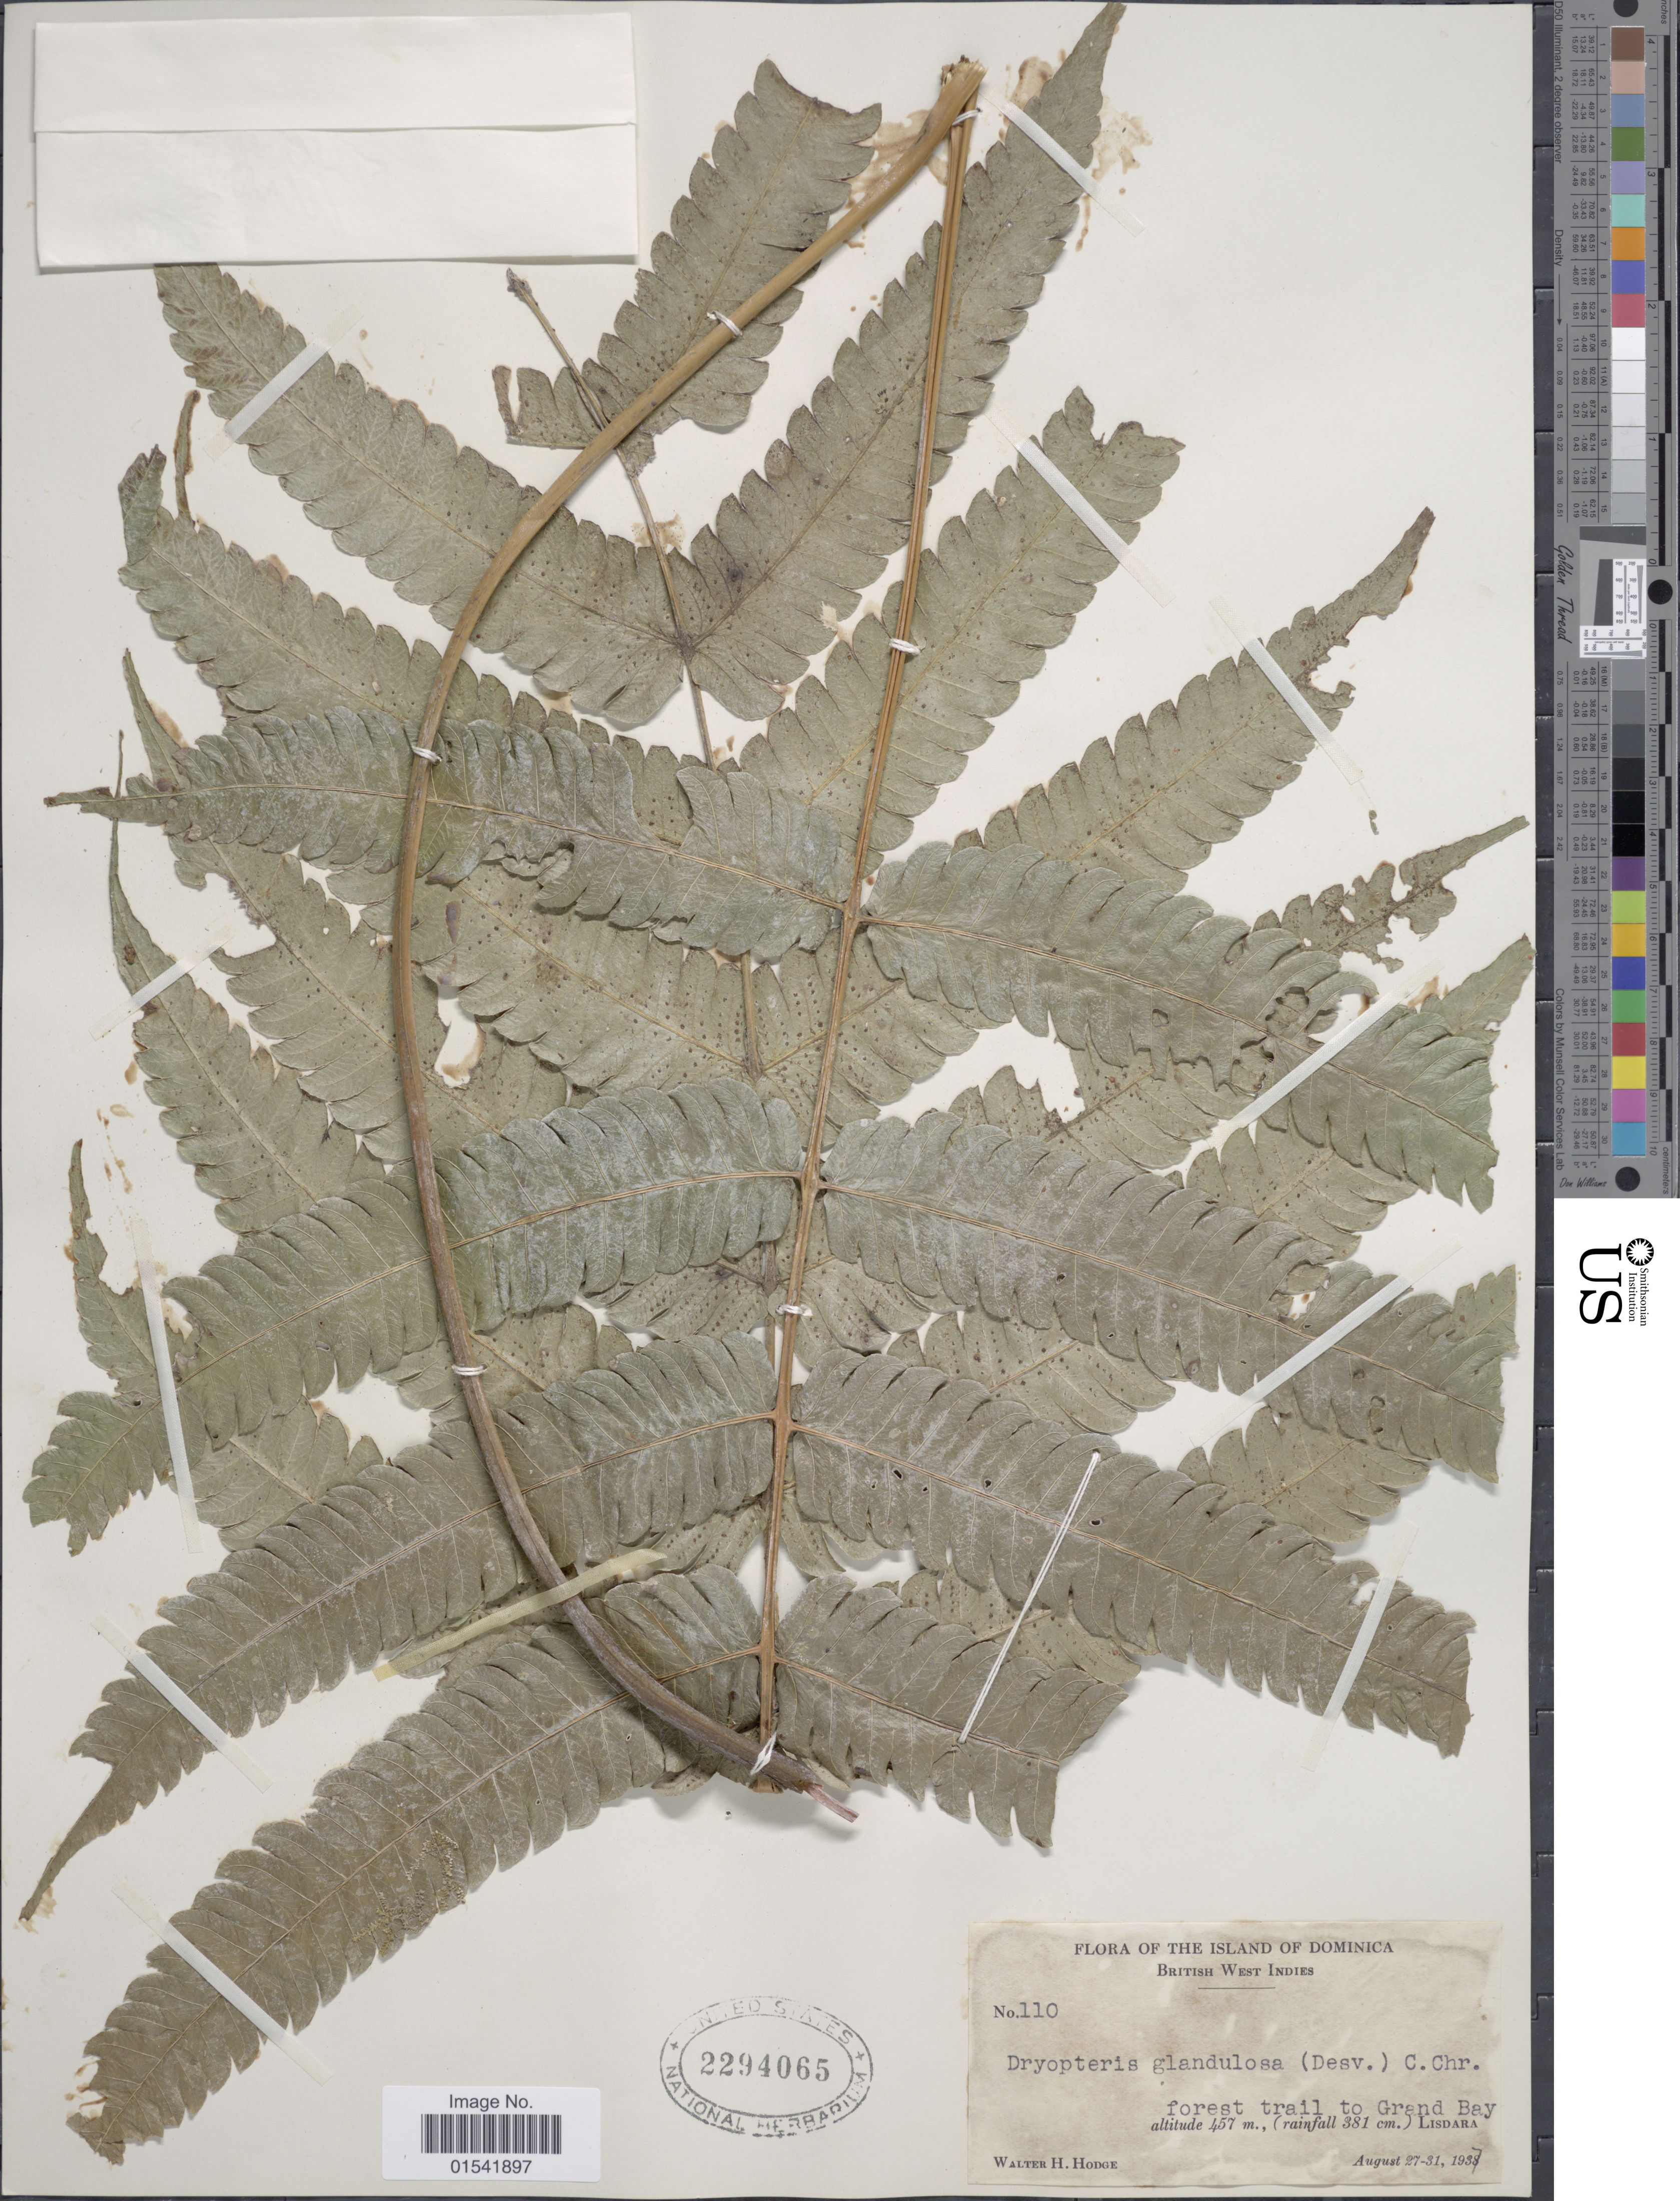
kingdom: Plantae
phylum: Tracheophyta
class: Polypodiopsida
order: Polypodiales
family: Thelypteridaceae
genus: Steiropteris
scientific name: Steiropteris glandulosa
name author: (Hook. f.) Pic. Serm.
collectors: W. Hodge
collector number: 110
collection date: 1937-08-27/1937-08-31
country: Dominica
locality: The Island of Dominica, British West Indies, forest trail to Grand Bay, Lisdara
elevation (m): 457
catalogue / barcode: US 2294065